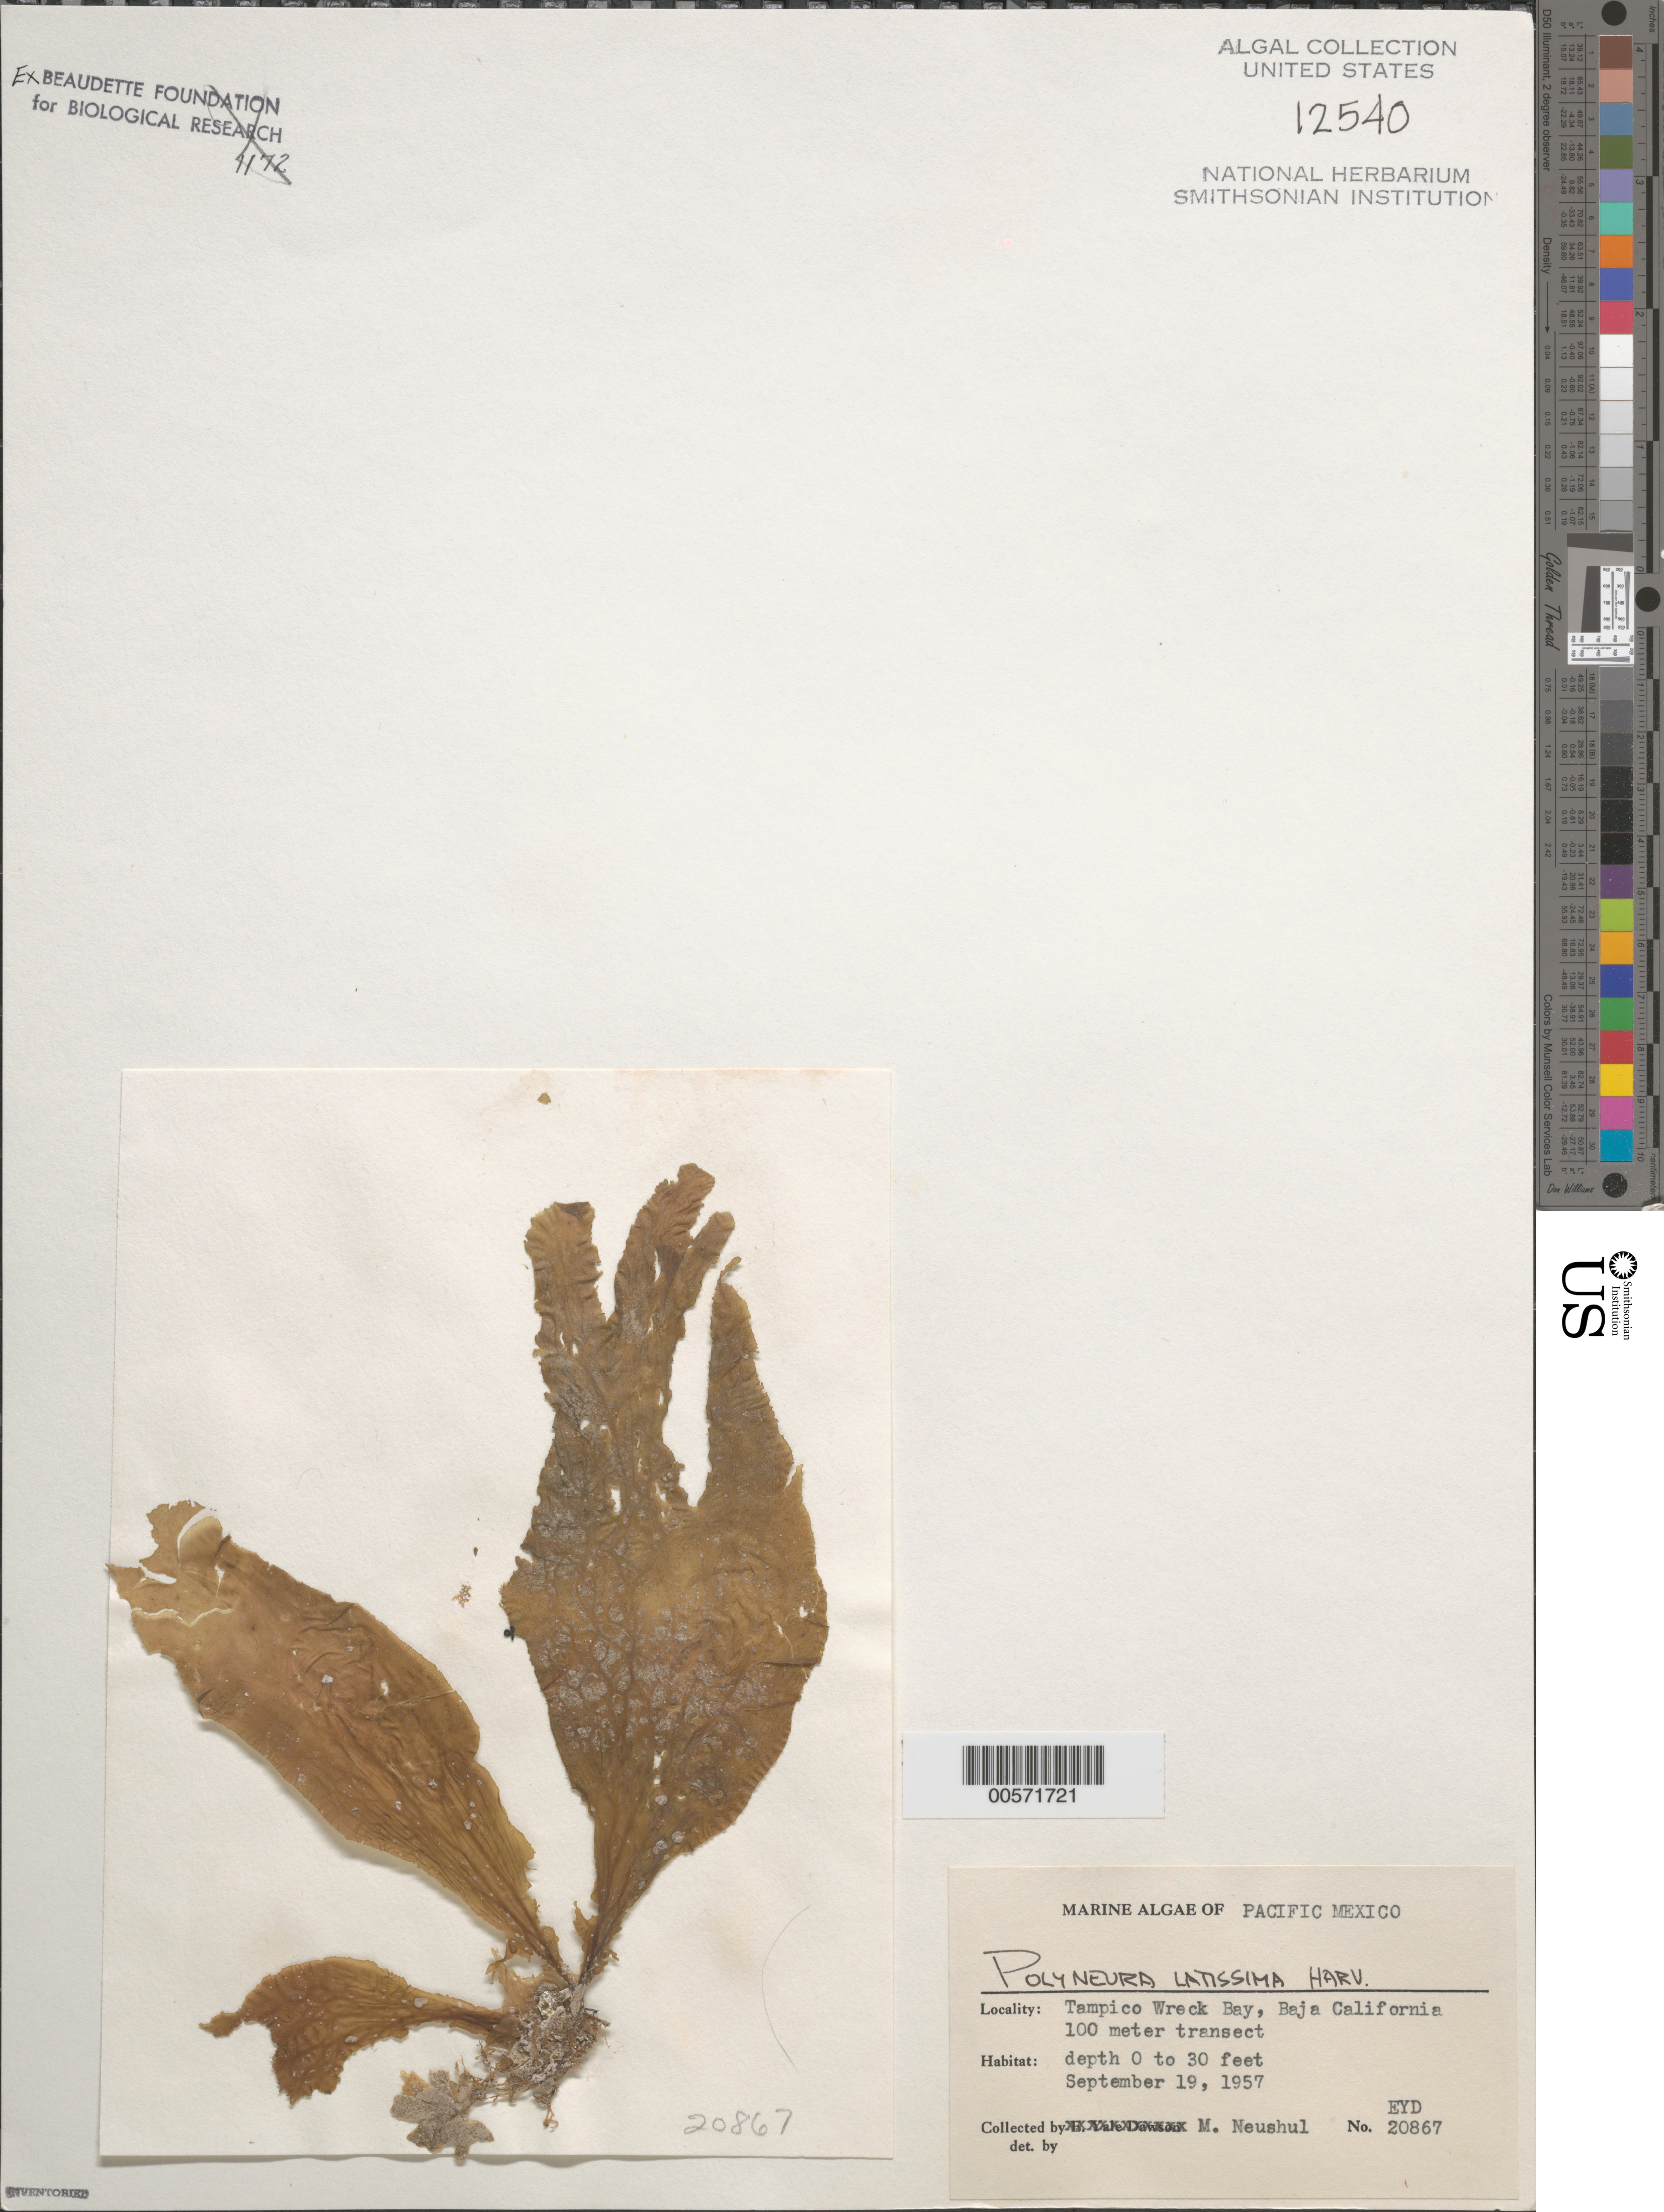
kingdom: Plantae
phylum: Rhodophyta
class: Florideophyceae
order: Ceramiales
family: Delesseriaceae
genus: Polyneura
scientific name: Polyneura latissima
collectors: M. Neushul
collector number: EYD 20867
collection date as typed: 19 Sep 1957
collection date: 1957-09-19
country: Mexico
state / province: Baja California Norte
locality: Tampico Wreck Bay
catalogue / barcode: US 12540